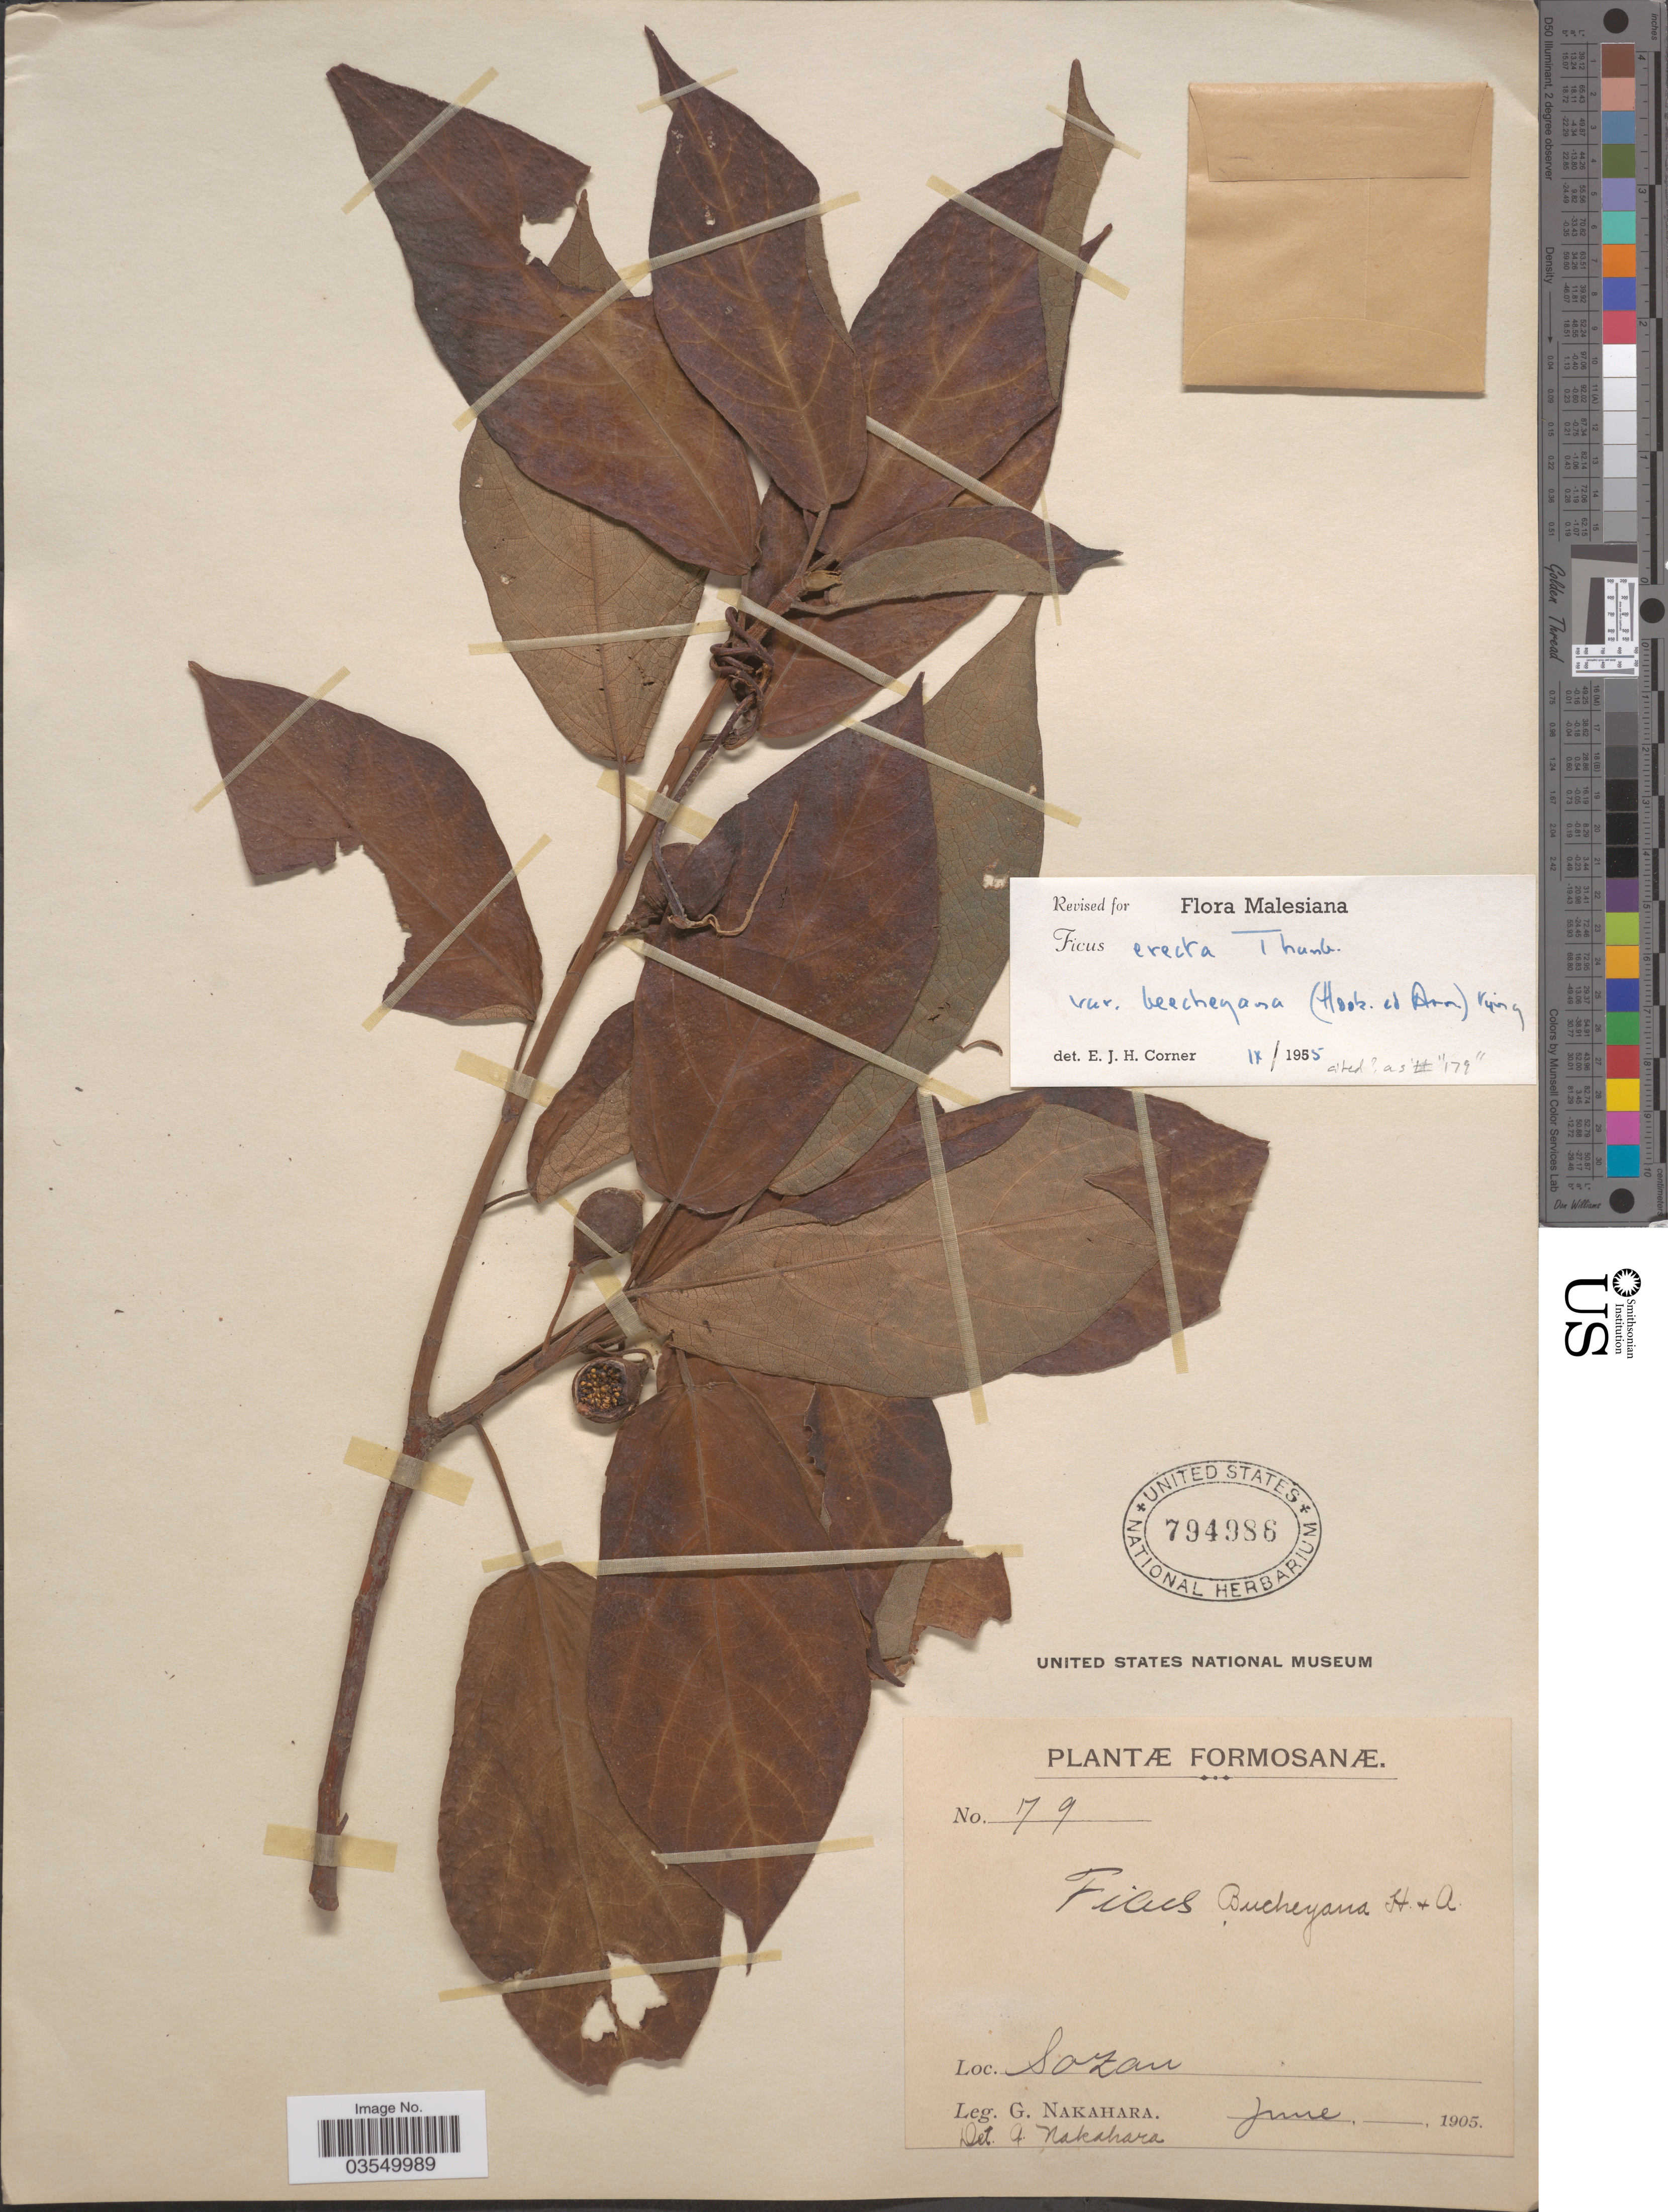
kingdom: Plantae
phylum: Tracheophyta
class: Magnoliopsida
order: Rosales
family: Moraceae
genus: Ficus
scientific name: Ficus erecta var. beecheyana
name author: (Hook. & Arn.) King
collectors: G. Nakahara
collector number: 79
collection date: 1905-06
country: Taiwan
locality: Formosanæ. Sozan.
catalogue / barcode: US 794986